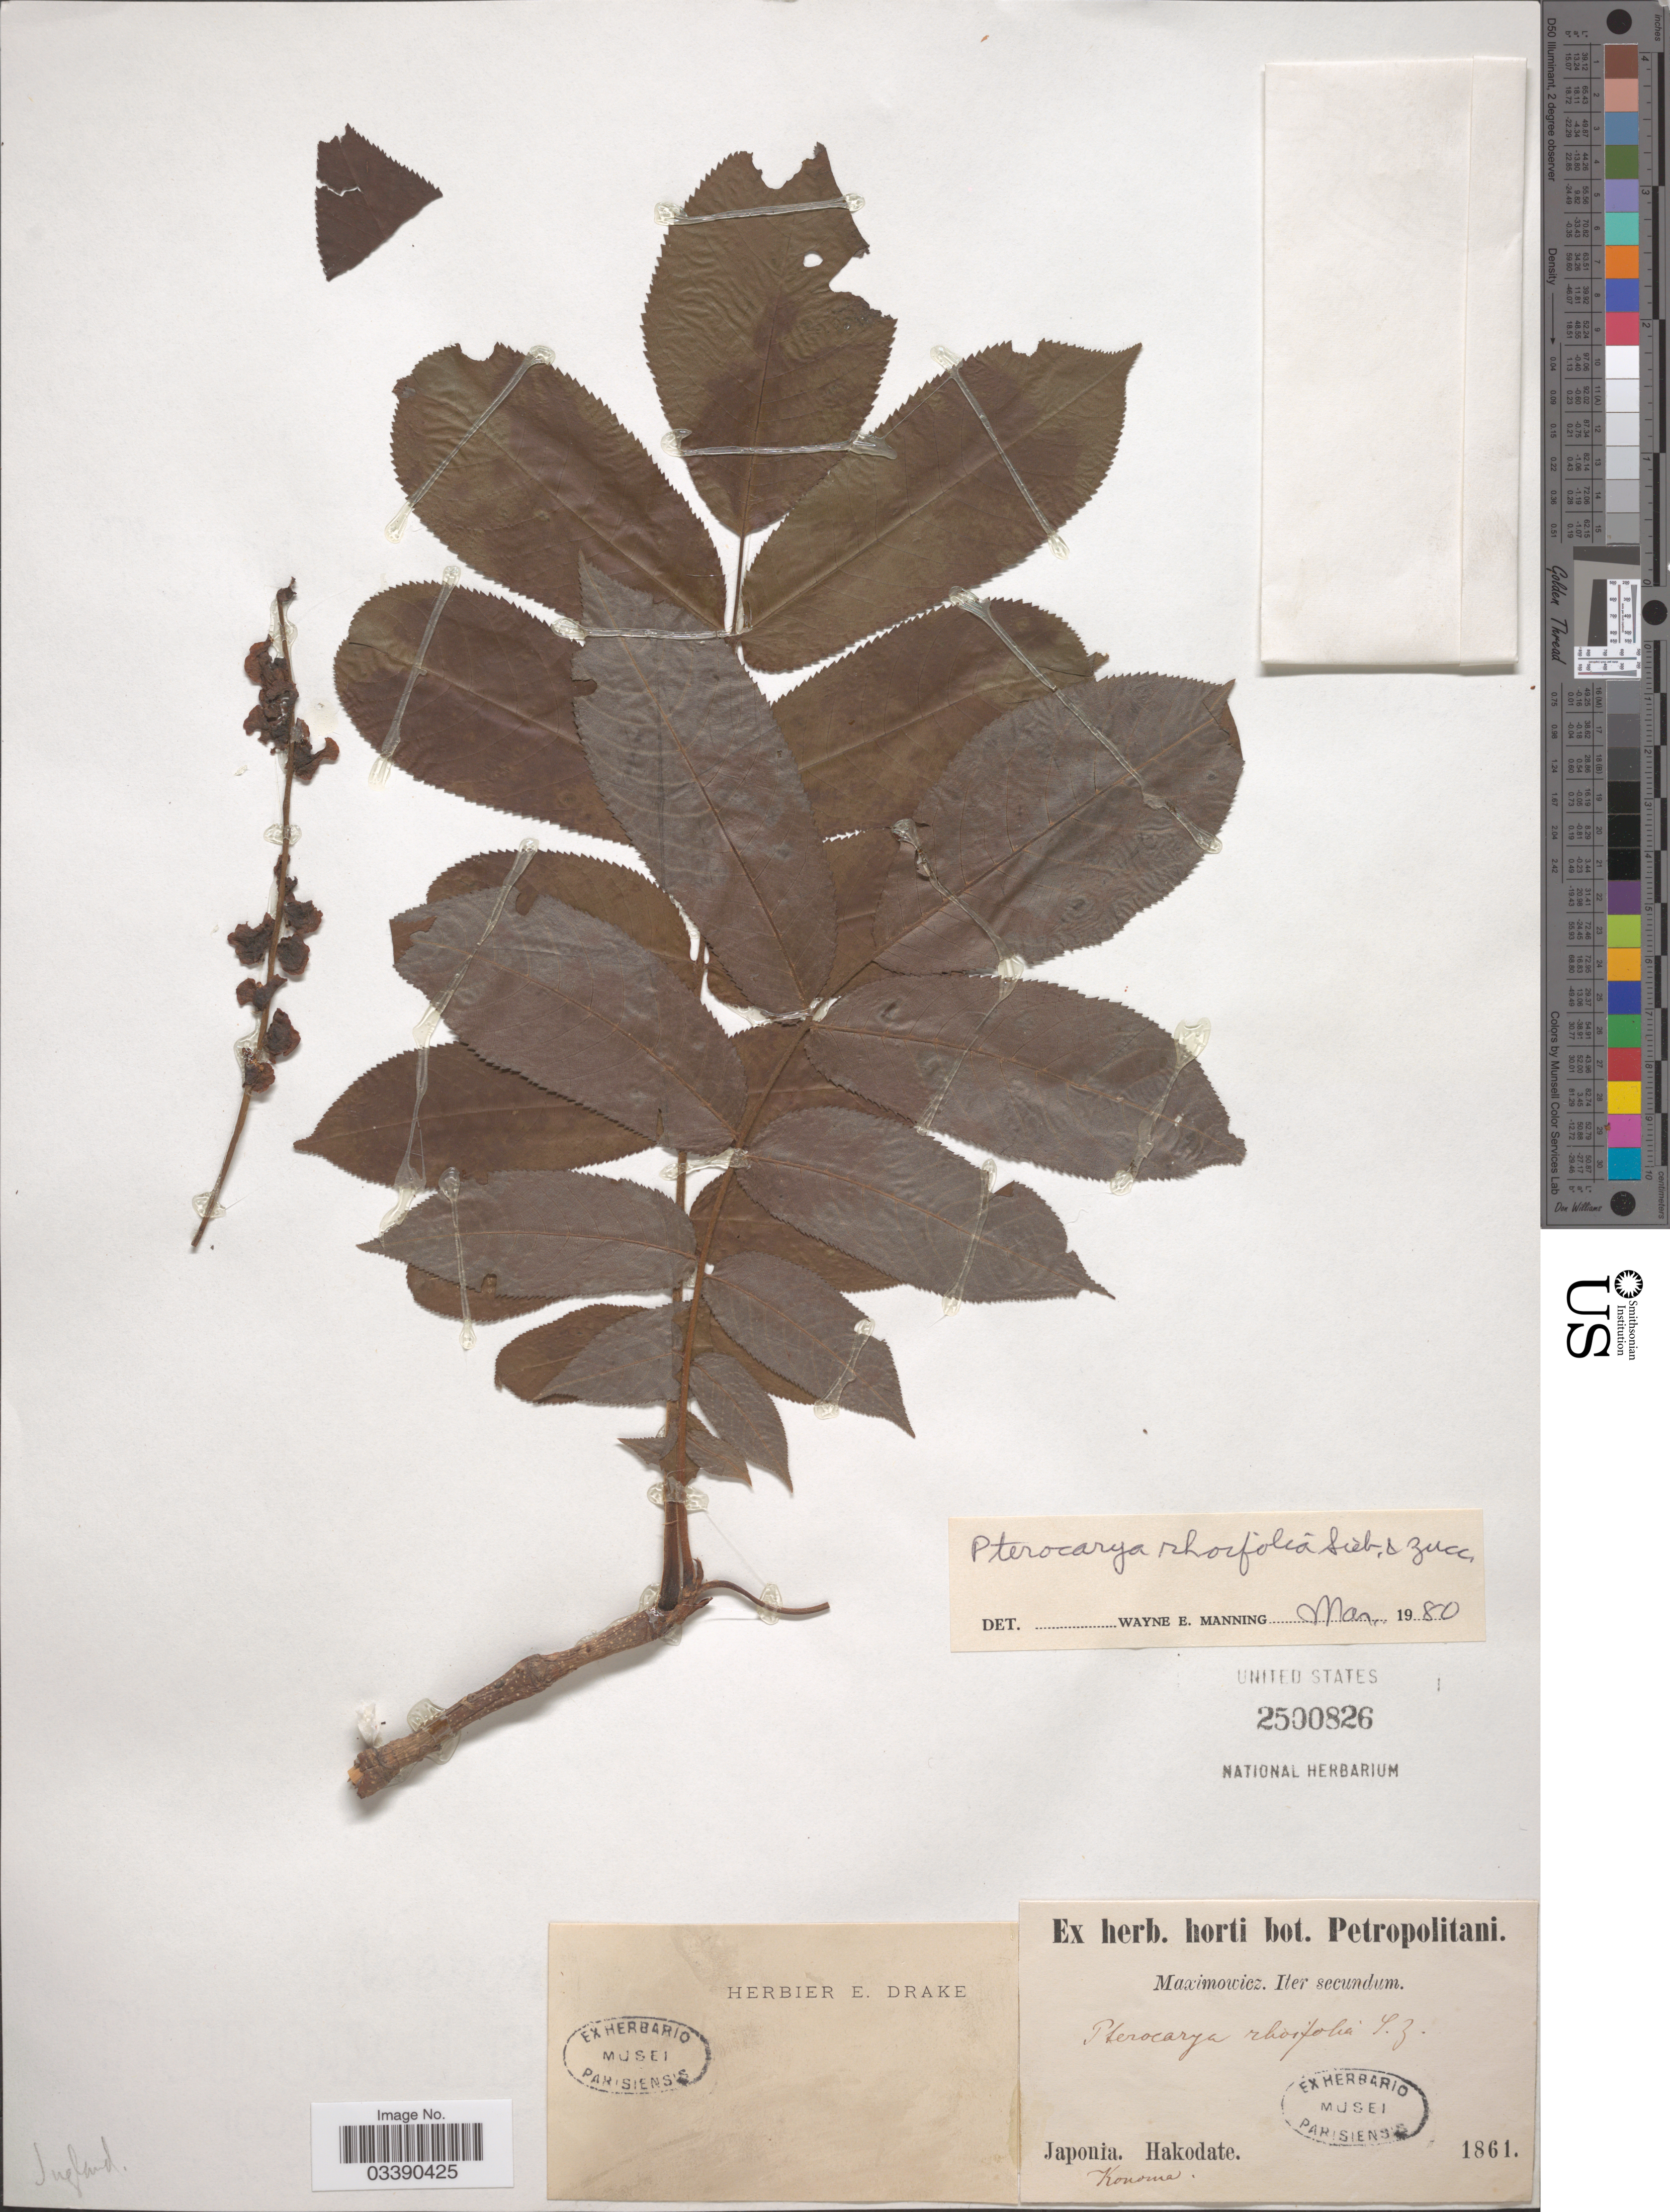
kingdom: Plantae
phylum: Tracheophyta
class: Magnoliopsida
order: Fagales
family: Juglandaceae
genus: Pterocarya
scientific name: Pterocarya rhoifolia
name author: Siebold & Zucc.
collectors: Maximowicz, --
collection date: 1861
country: Japan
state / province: Hokkaidō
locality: Hakodate. Konoma.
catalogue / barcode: US 2500826